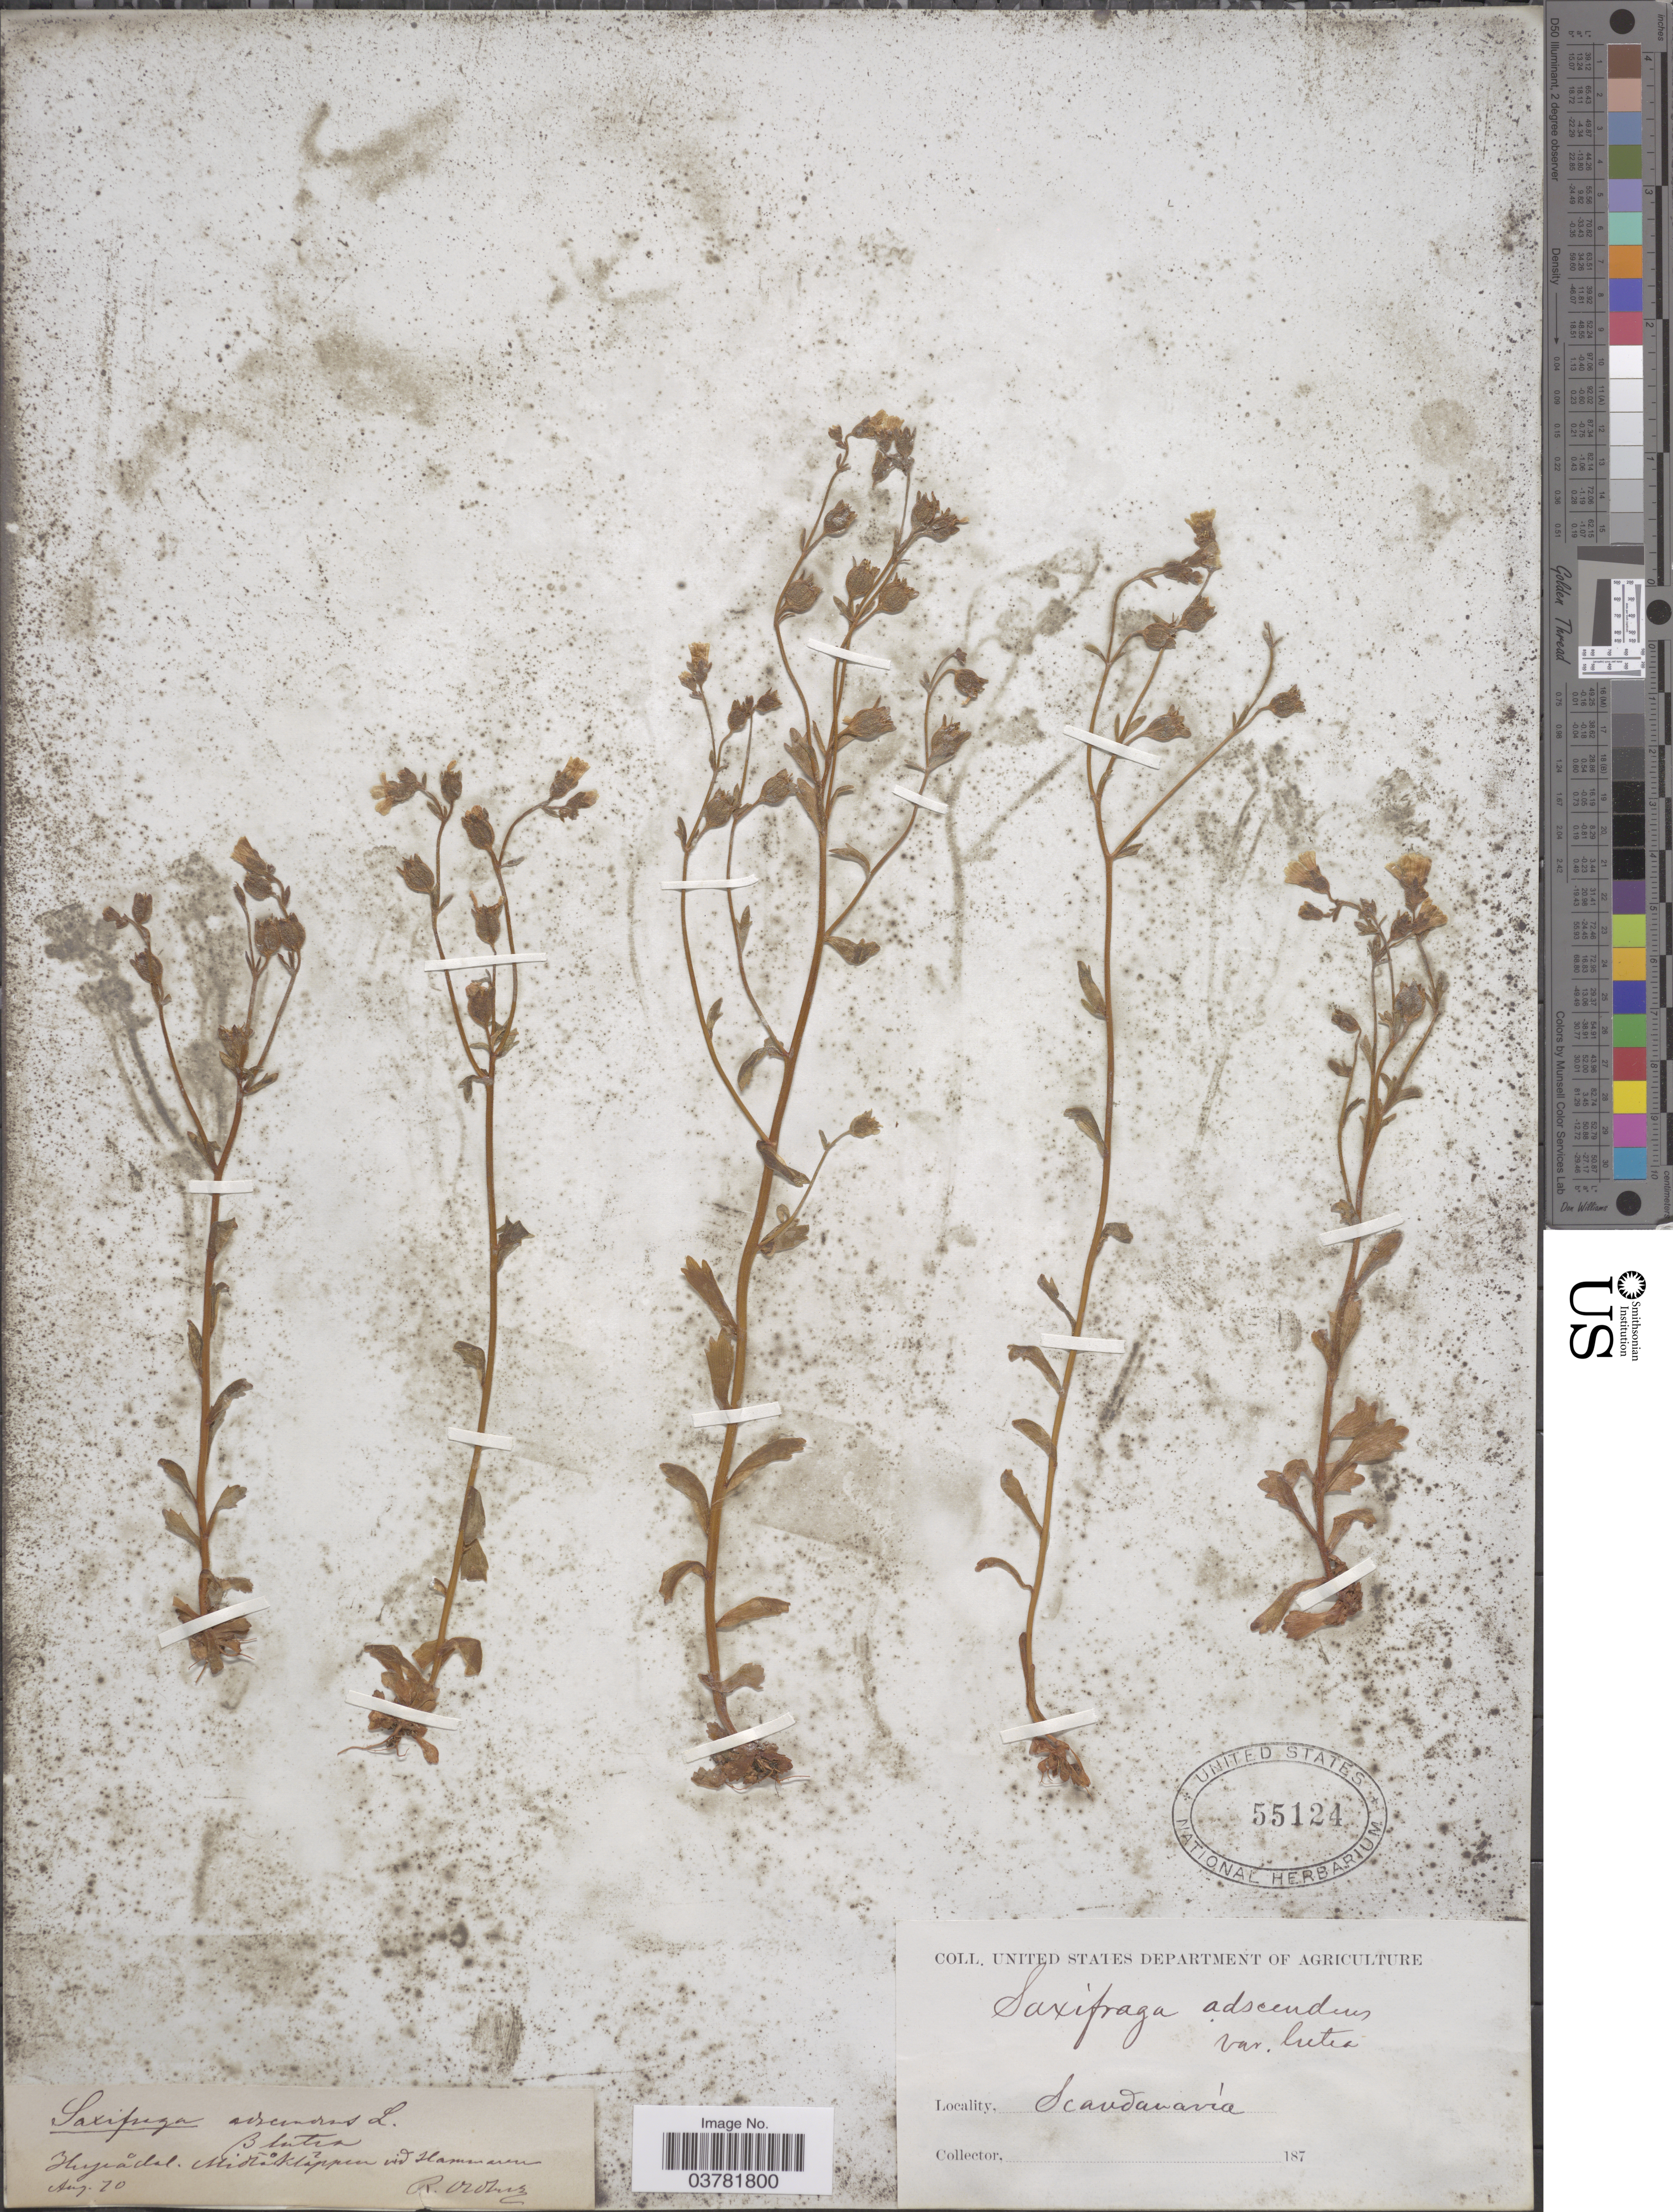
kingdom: Plantae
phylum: Tracheophyta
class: Magnoliopsida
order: Saxifragales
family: Saxifragaceae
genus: Saxifraga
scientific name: Saxifraga adscendens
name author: L.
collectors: R. Oldberg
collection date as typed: Transcribed d/m/y: /8/70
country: Sweden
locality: Herjeadal. Midtåklãppen vid Hammaren. Scandinavia.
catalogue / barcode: US 55124